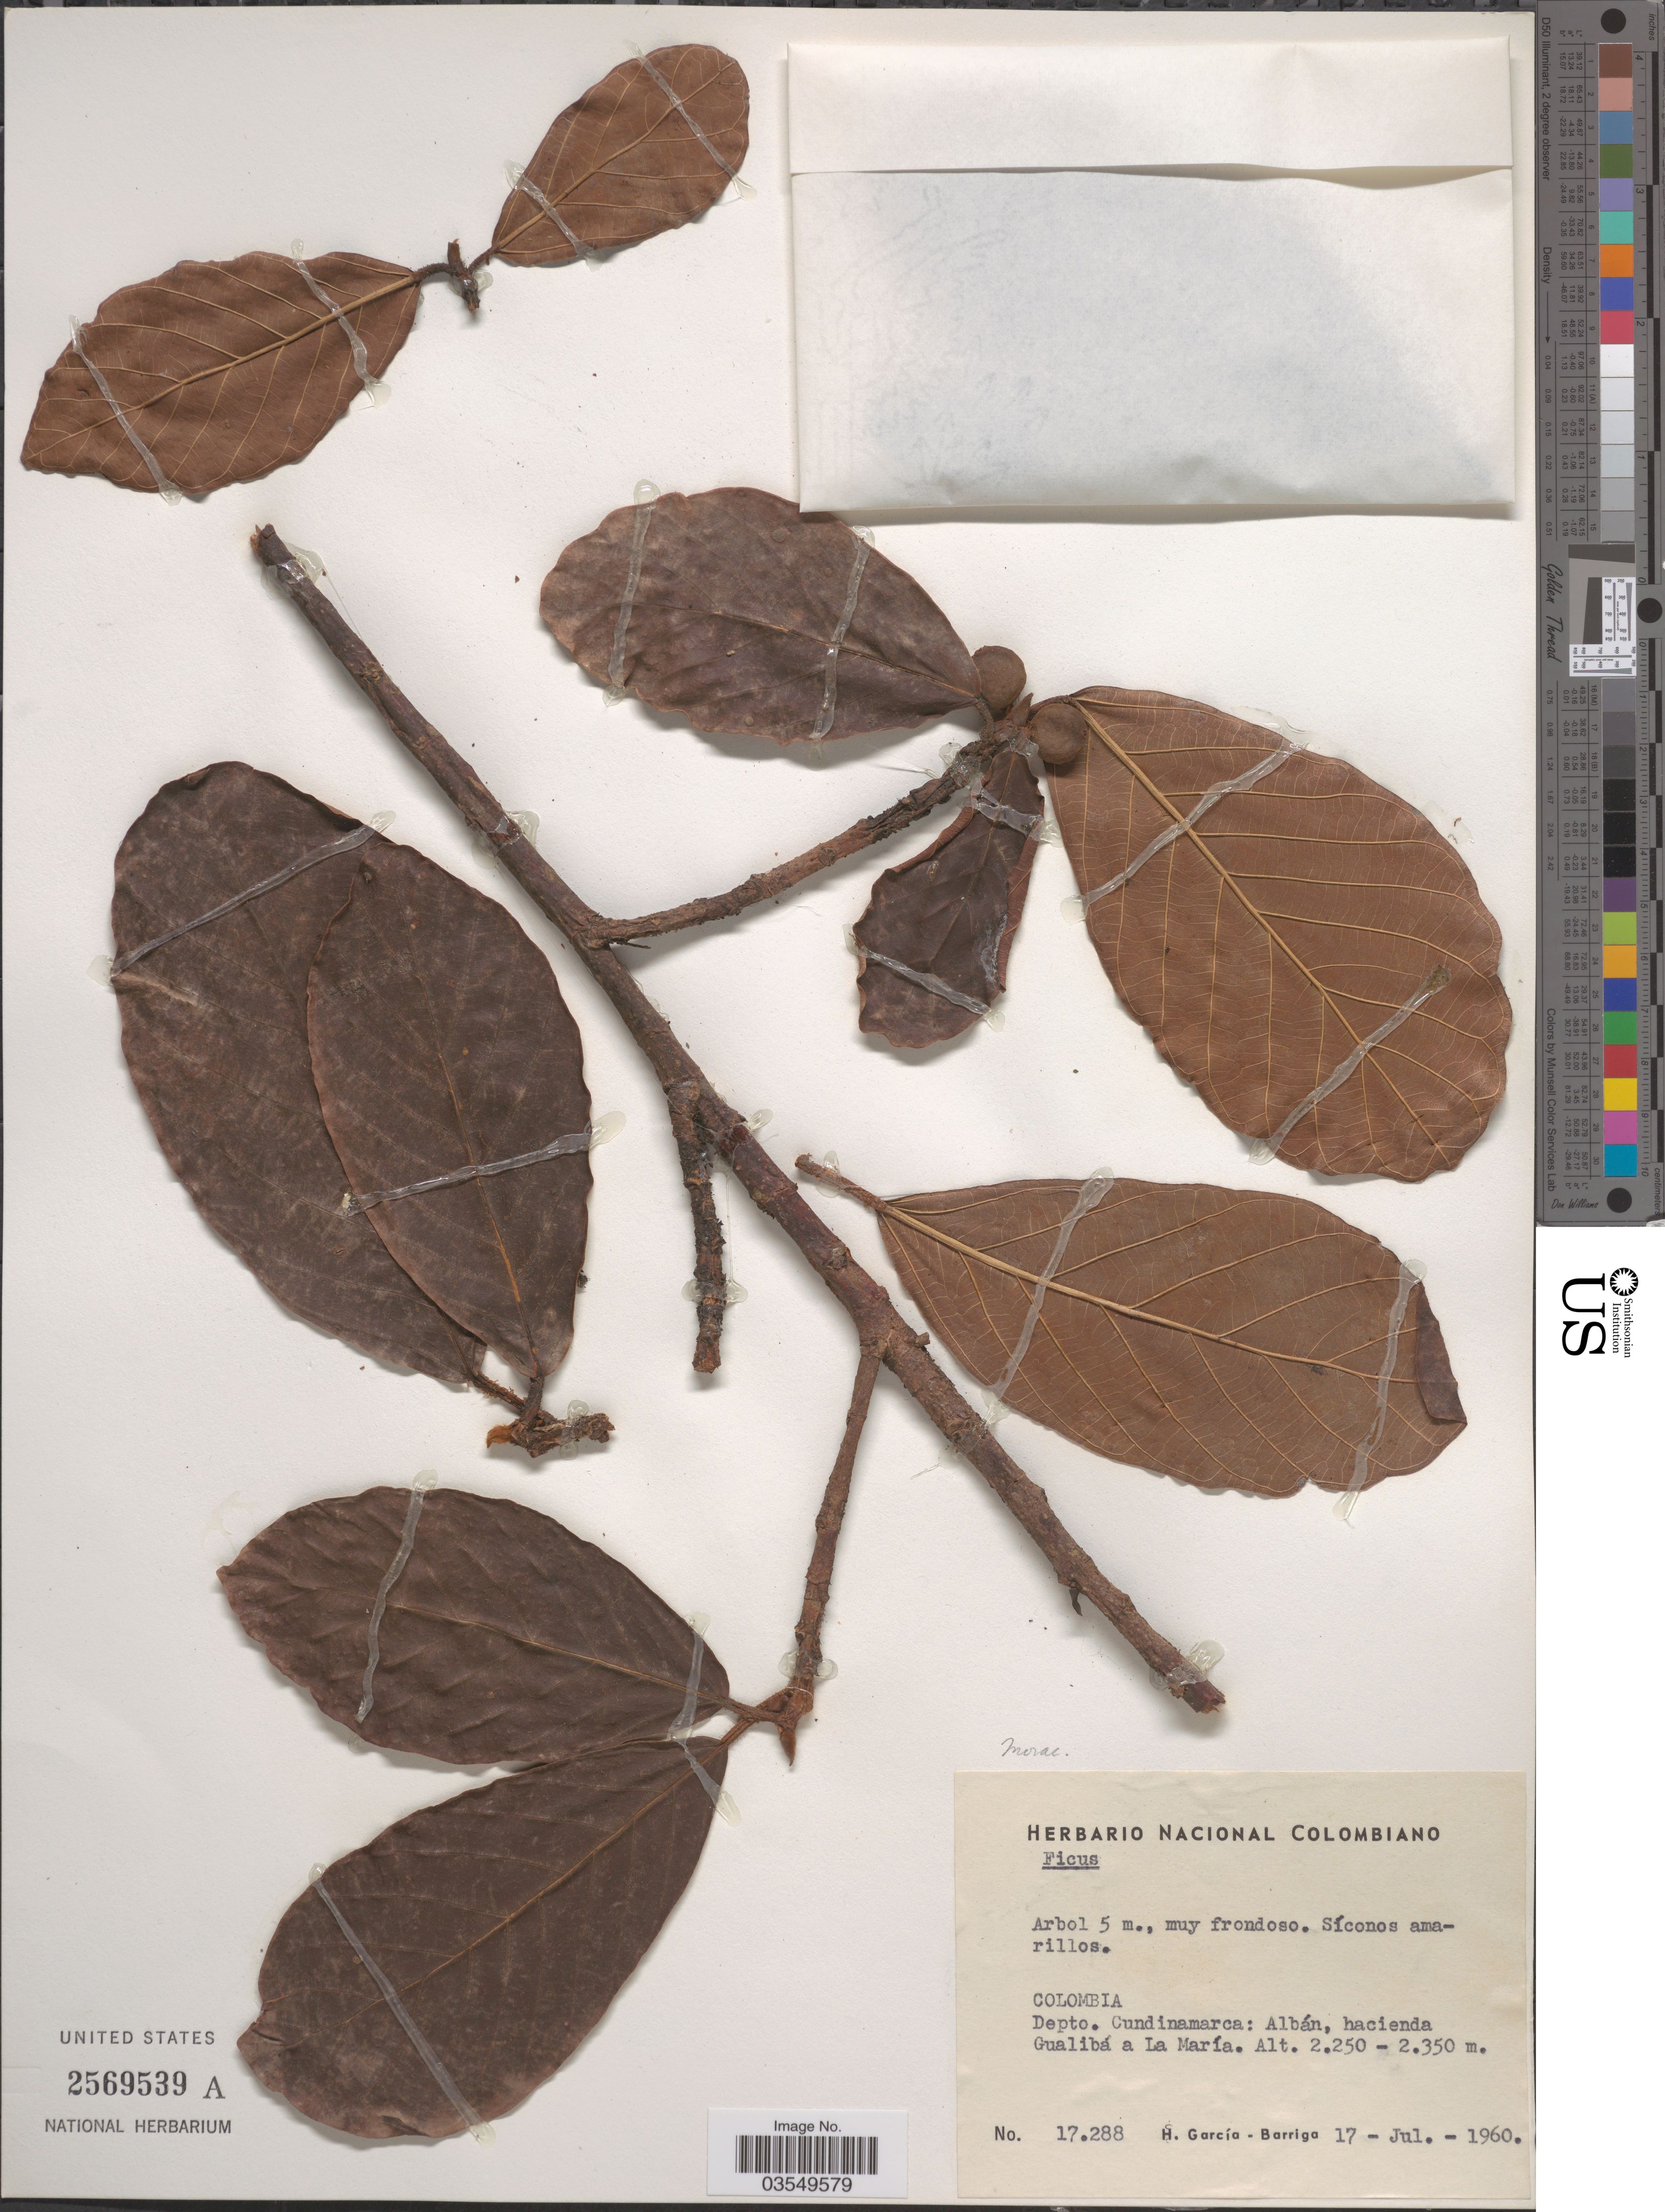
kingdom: Plantae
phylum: Tracheophyta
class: Magnoliopsida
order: Rosales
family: Moraceae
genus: Ficus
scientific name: Ficus trigona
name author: L. f.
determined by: Mitidieri, Nicole, (WIS), University of Wisconsin - Madison (UNITED STATES)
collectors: H. García Barriga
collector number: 17288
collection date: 1960-07-17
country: Colombia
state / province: Cundinamarca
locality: Depto. Cundinamarca: Albán, hacienda Gualibá a La María.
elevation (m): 2250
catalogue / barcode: US 2569539A